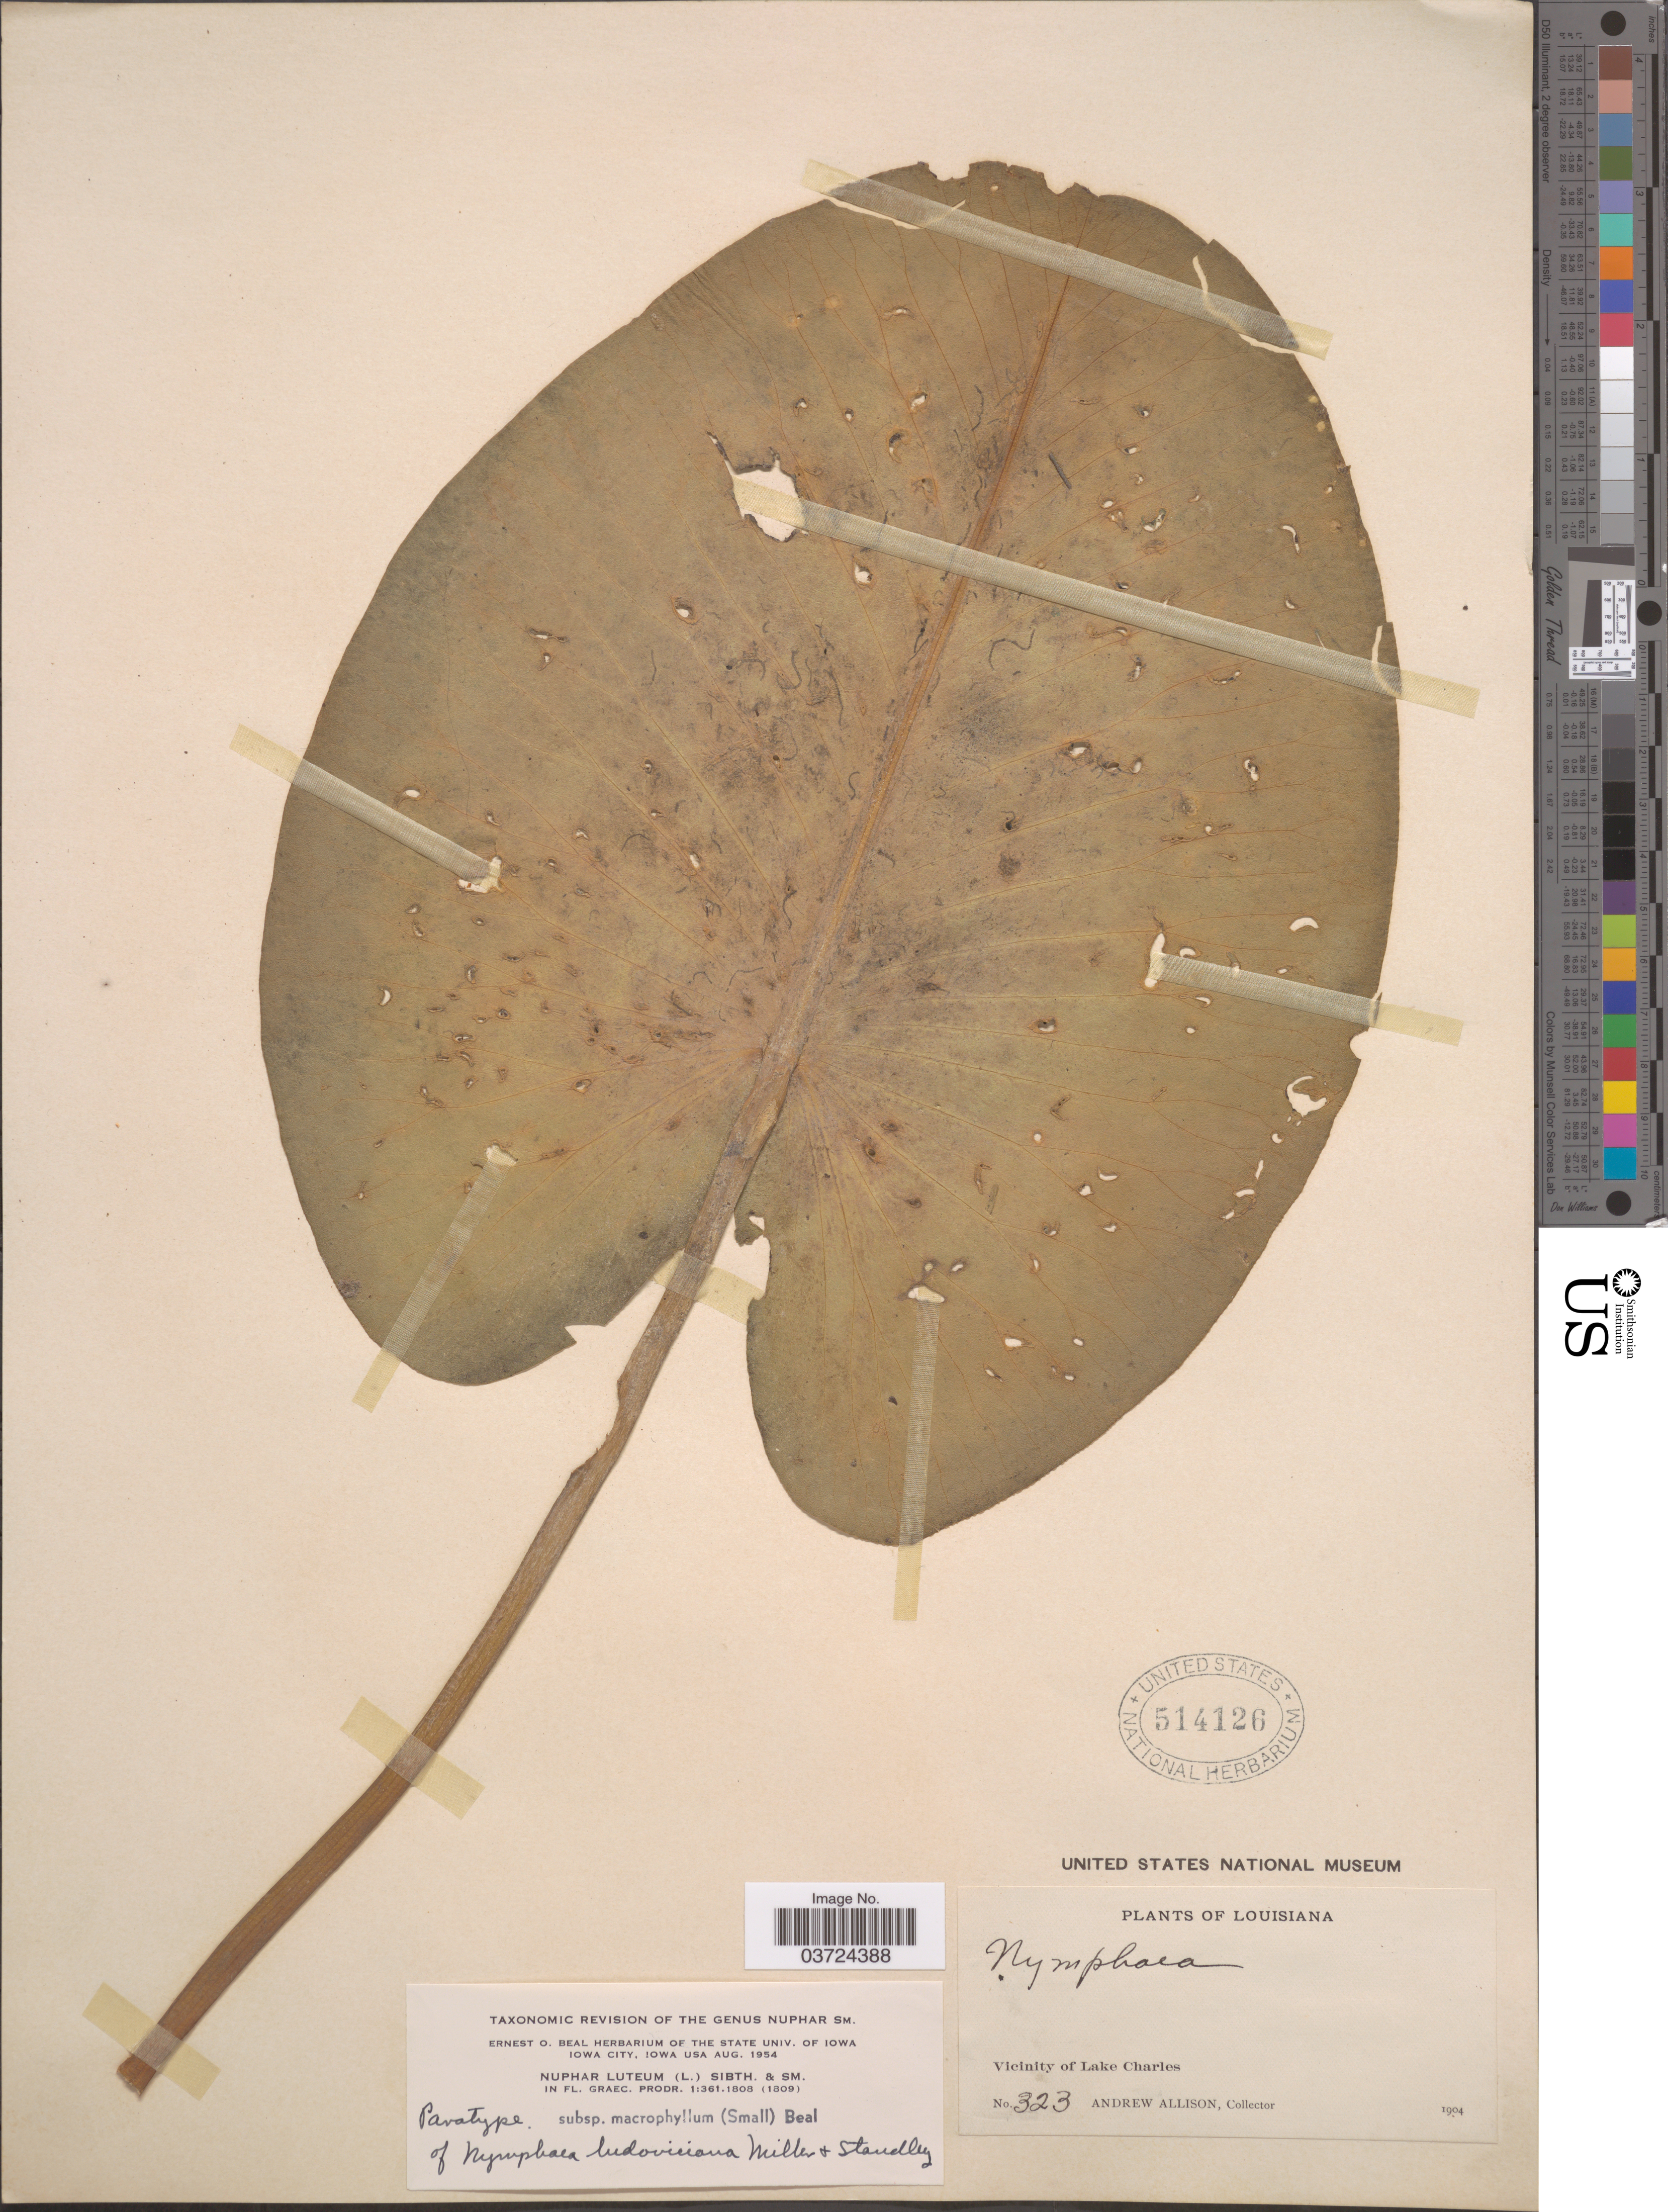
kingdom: Plantae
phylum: Tracheophyta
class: Magnoliopsida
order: Nymphaeales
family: Nymphaeaceae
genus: Nuphar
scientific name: Nuphar advena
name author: (Aiton) W.T. Aiton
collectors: A. Allison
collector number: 323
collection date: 1904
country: United States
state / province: Louisiana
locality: Vicinity of Lake Charles.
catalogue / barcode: US 514126